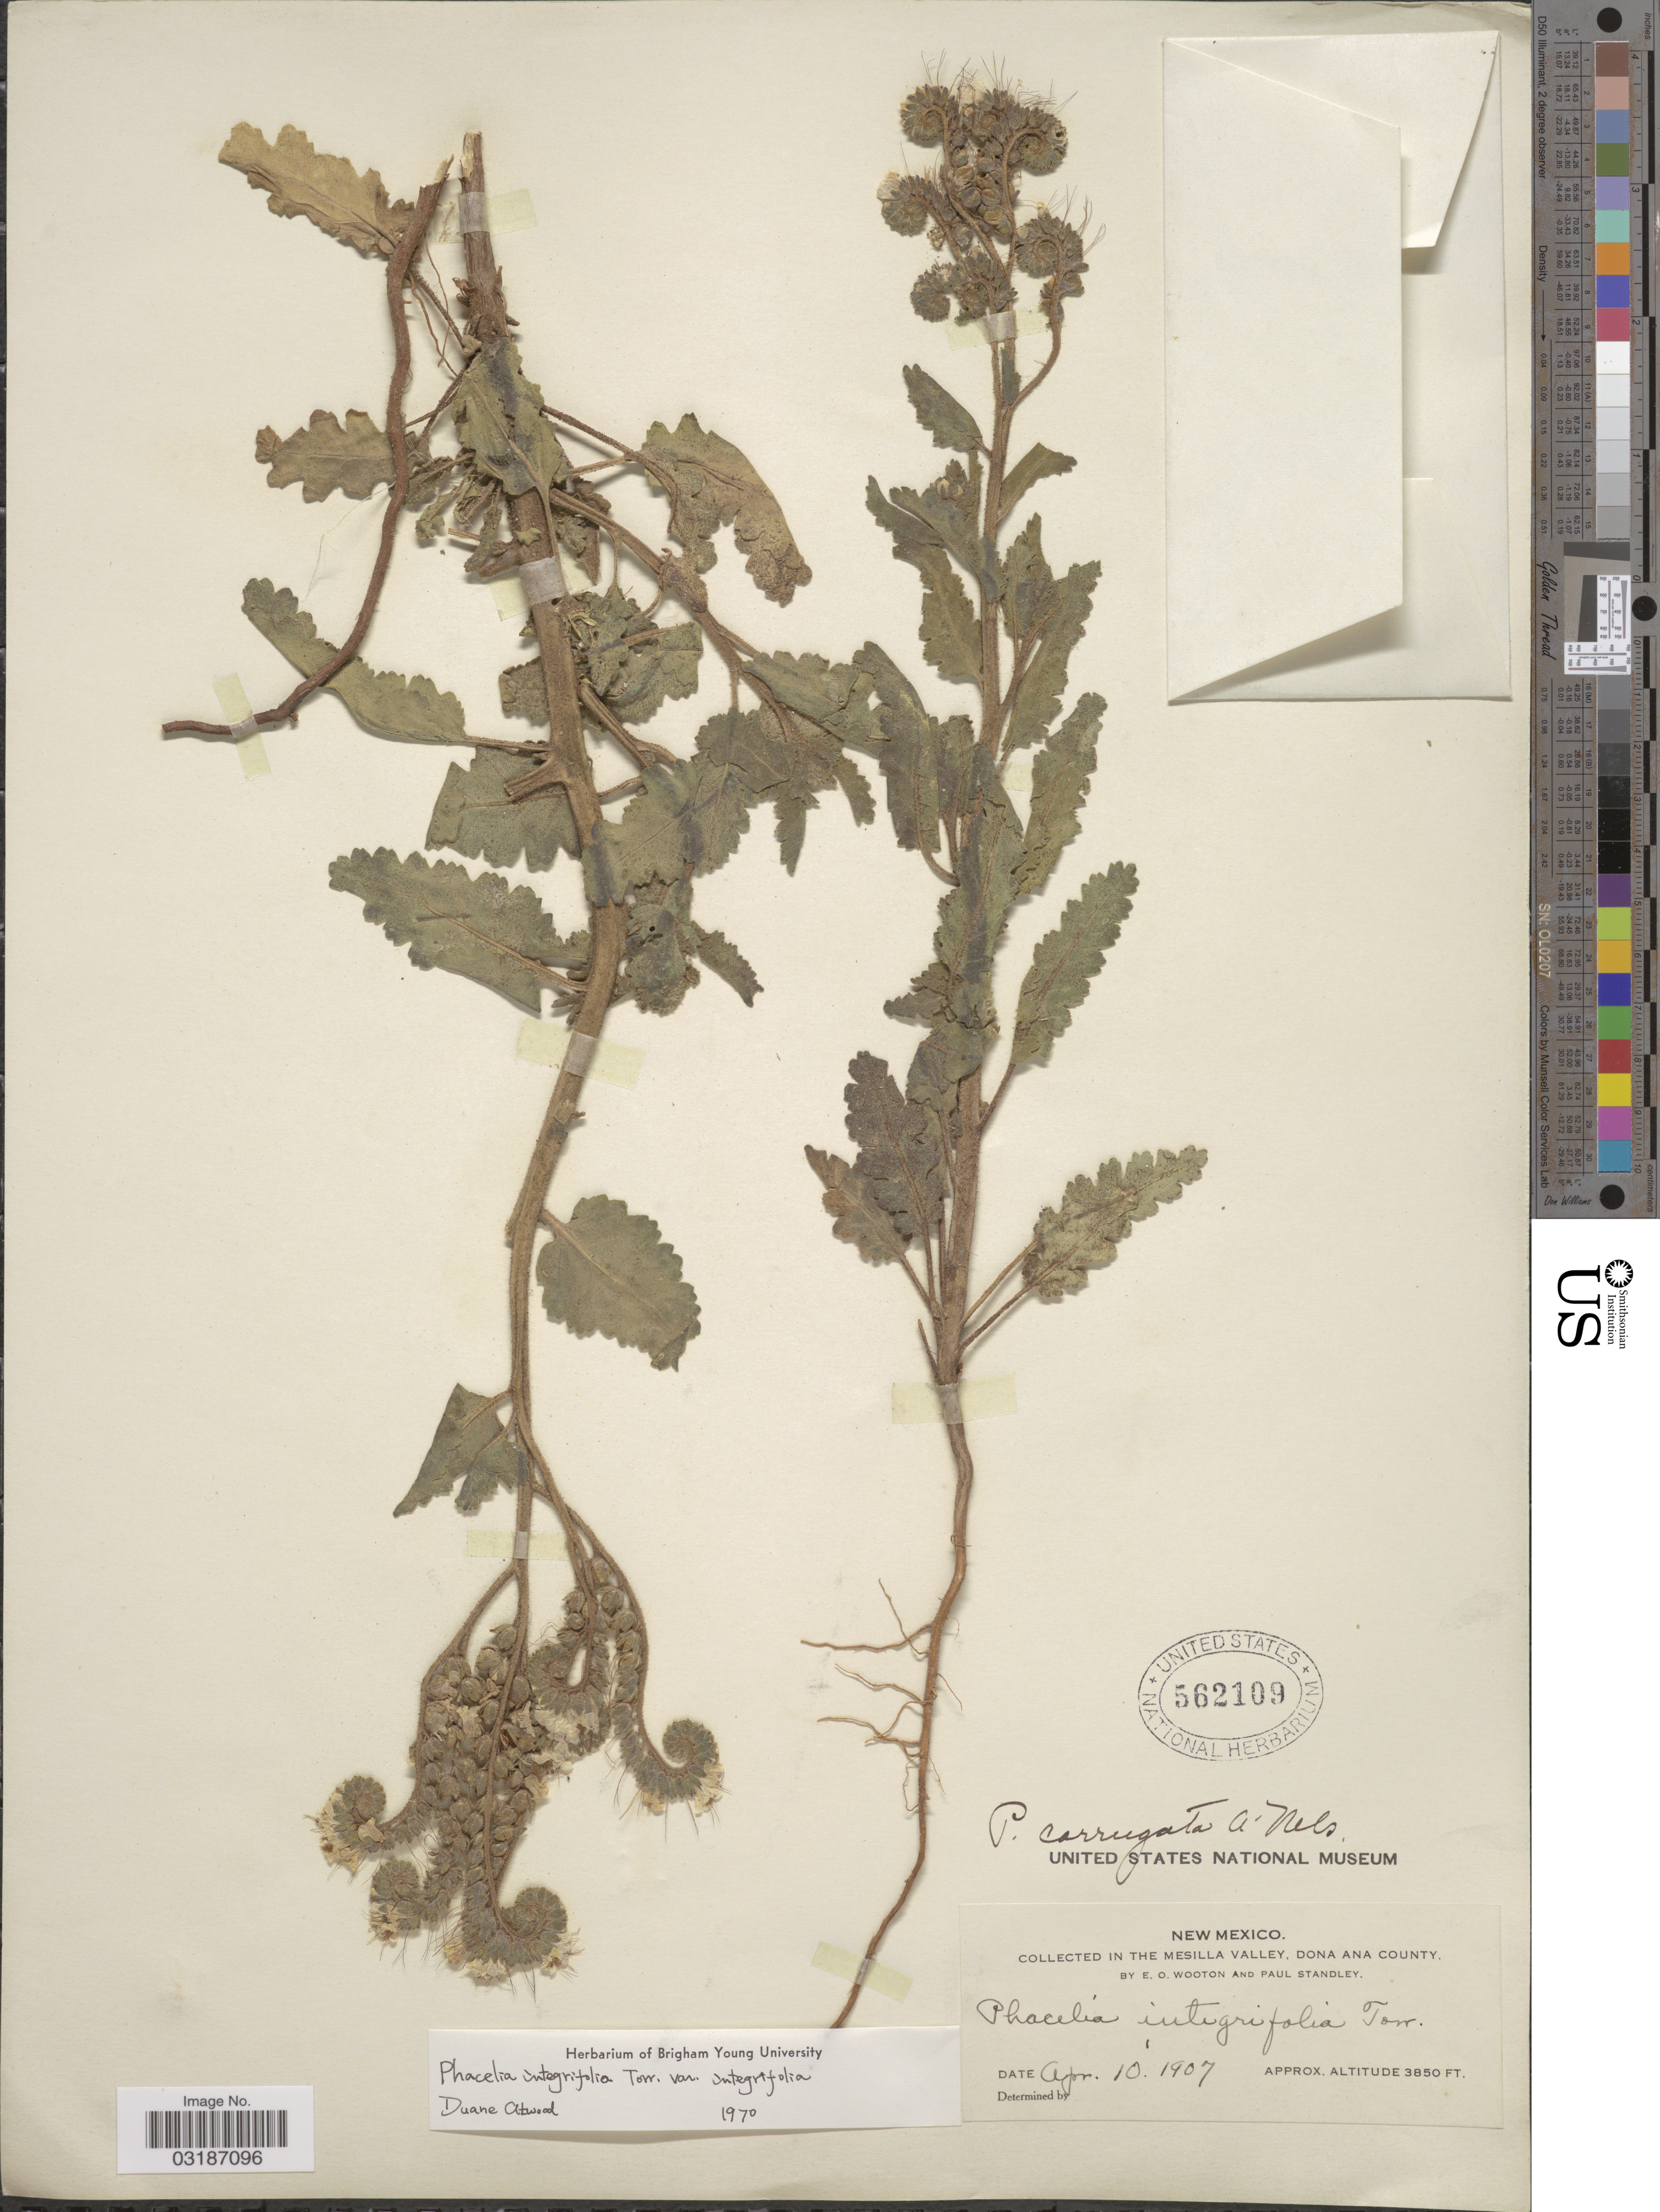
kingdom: Plantae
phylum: Tracheophyta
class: Magnoliopsida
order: Boraginales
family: Hydrophyllaceae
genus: Phacelia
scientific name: Phacelia integrifolia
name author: Torr.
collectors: E. O. Wooton & P. C. Standley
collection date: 1907-04-10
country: United States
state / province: New Mexico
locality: In the Mesilla Valley, Dona Ana County.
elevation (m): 1173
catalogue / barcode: US 562109